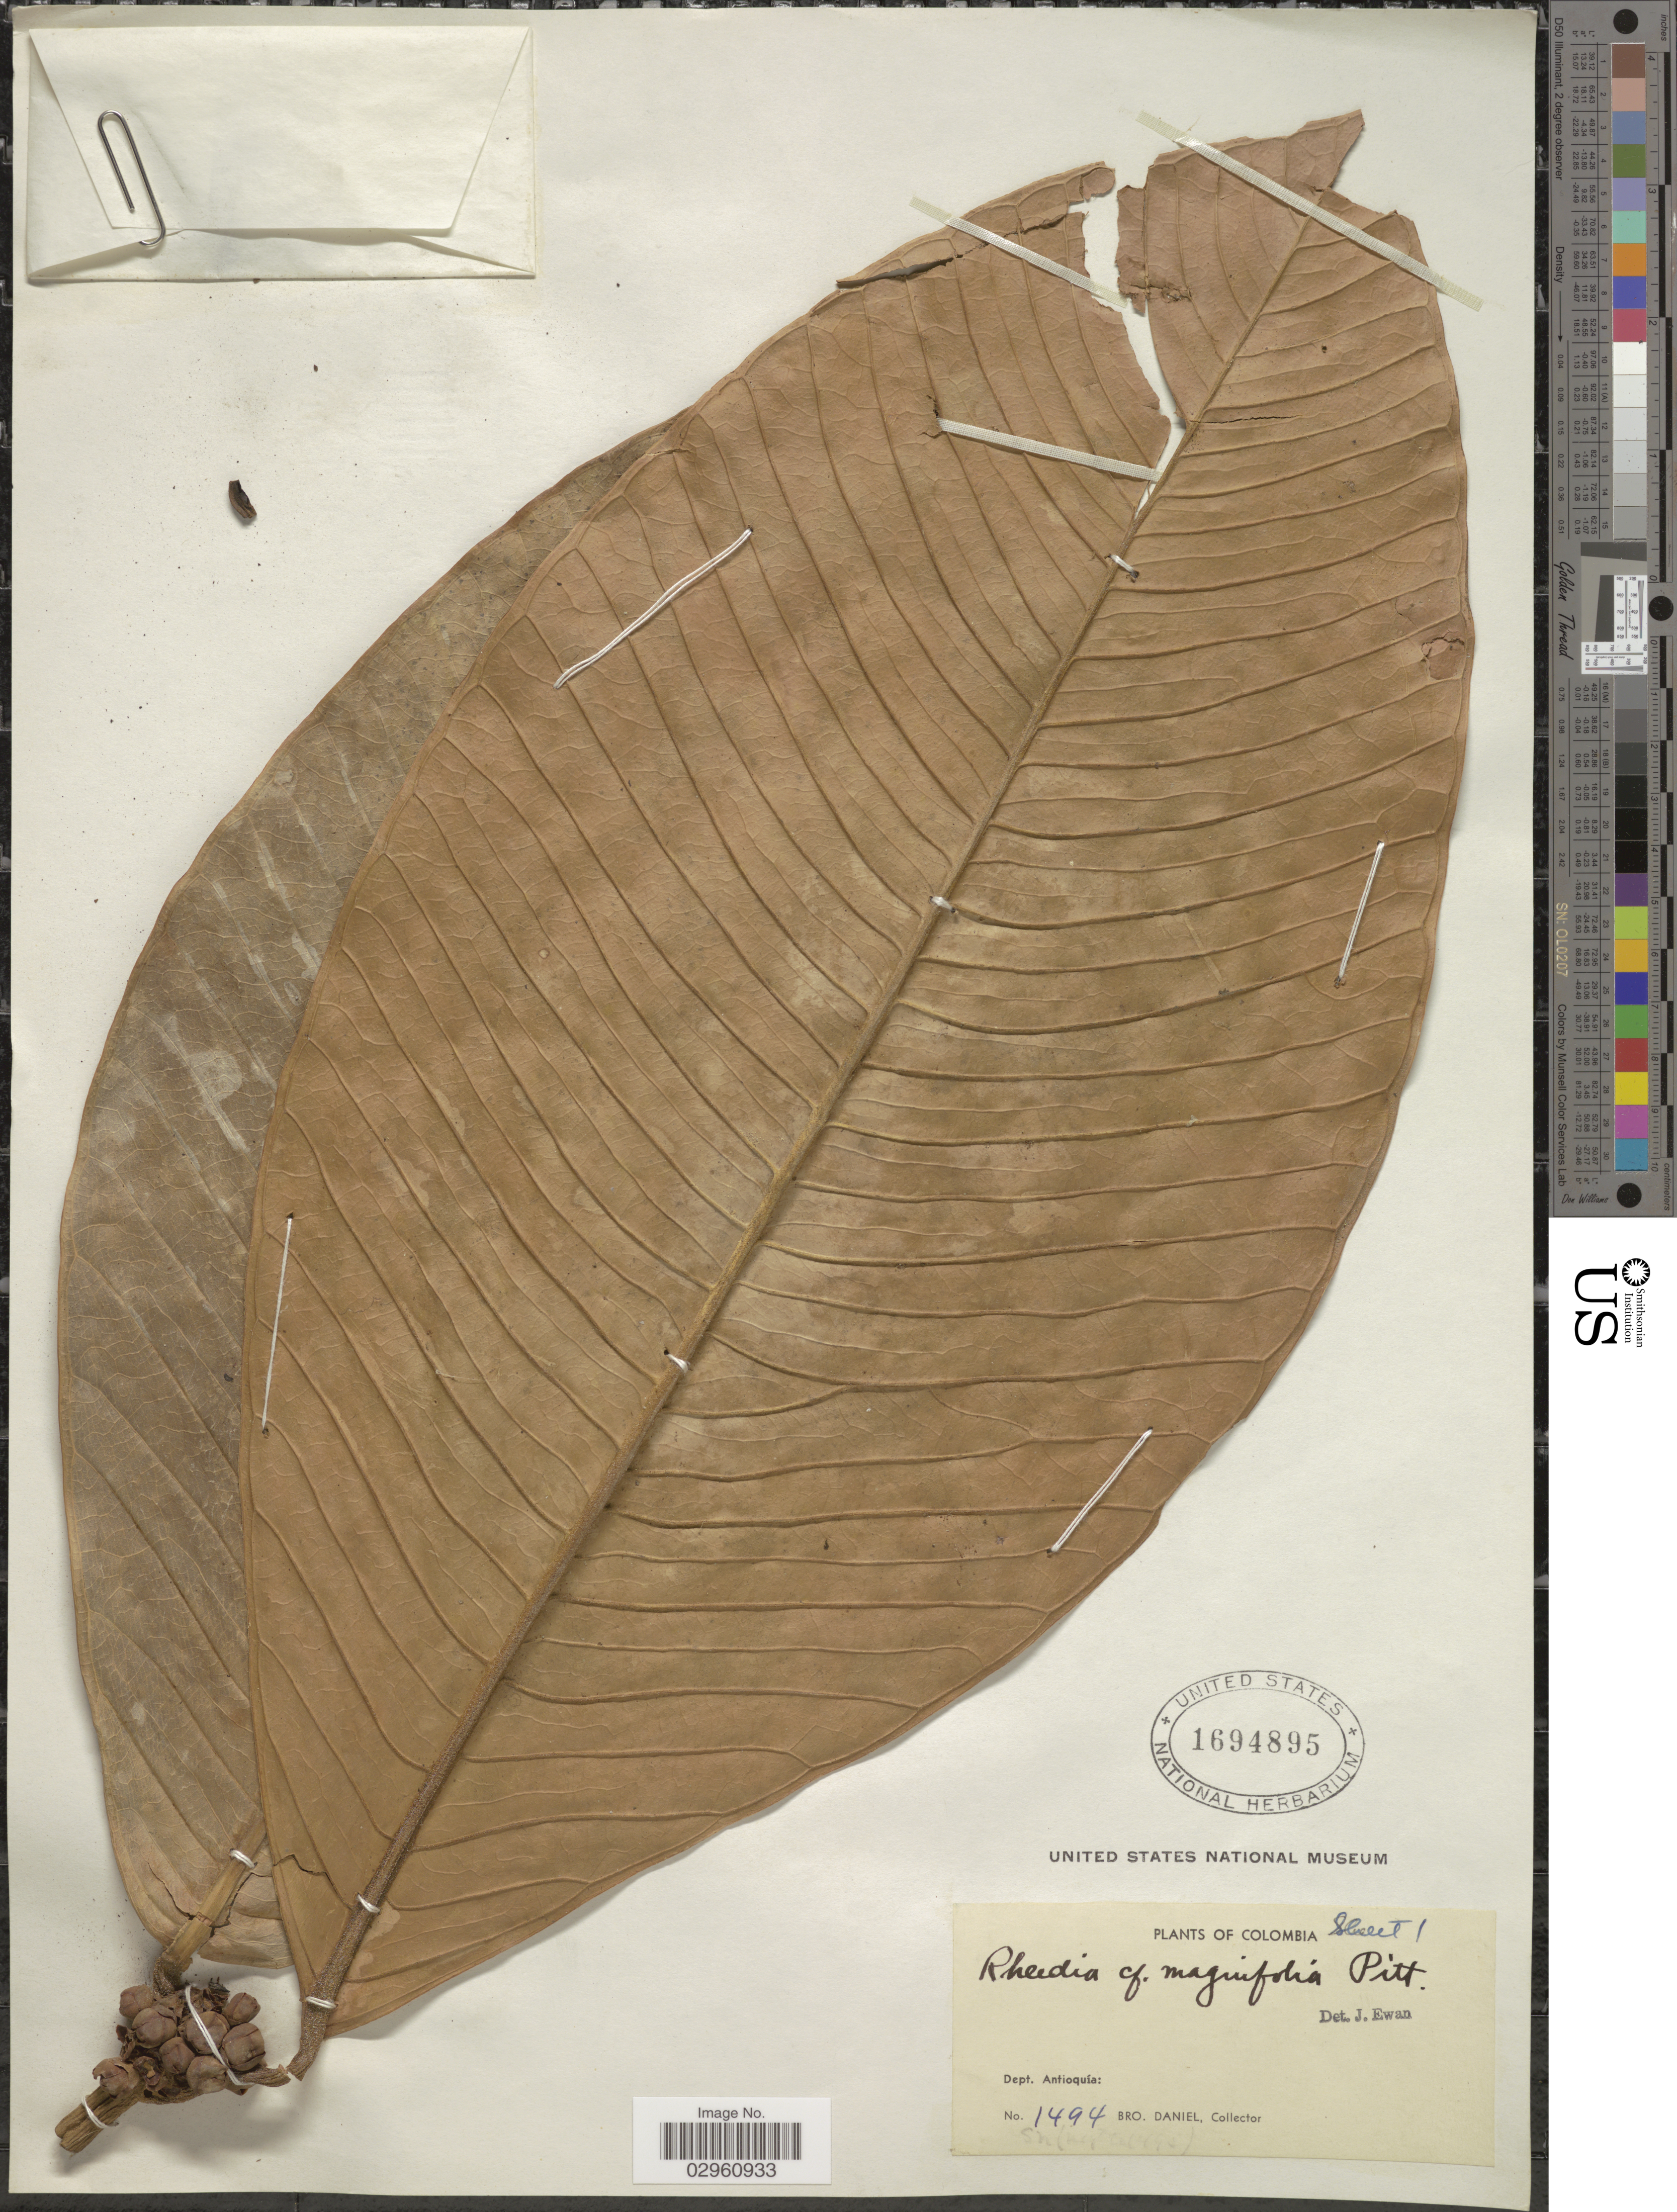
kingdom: Plantae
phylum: Tracheophyta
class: Magnoliopsida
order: Malpighiales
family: Clusiaceae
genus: Garcinia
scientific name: Garcinia magnifolia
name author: (Pittier) Hammel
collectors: Bro. Daniel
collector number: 1494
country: Colombia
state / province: Antioquia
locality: Dept. Antioquía.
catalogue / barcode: US 1694895